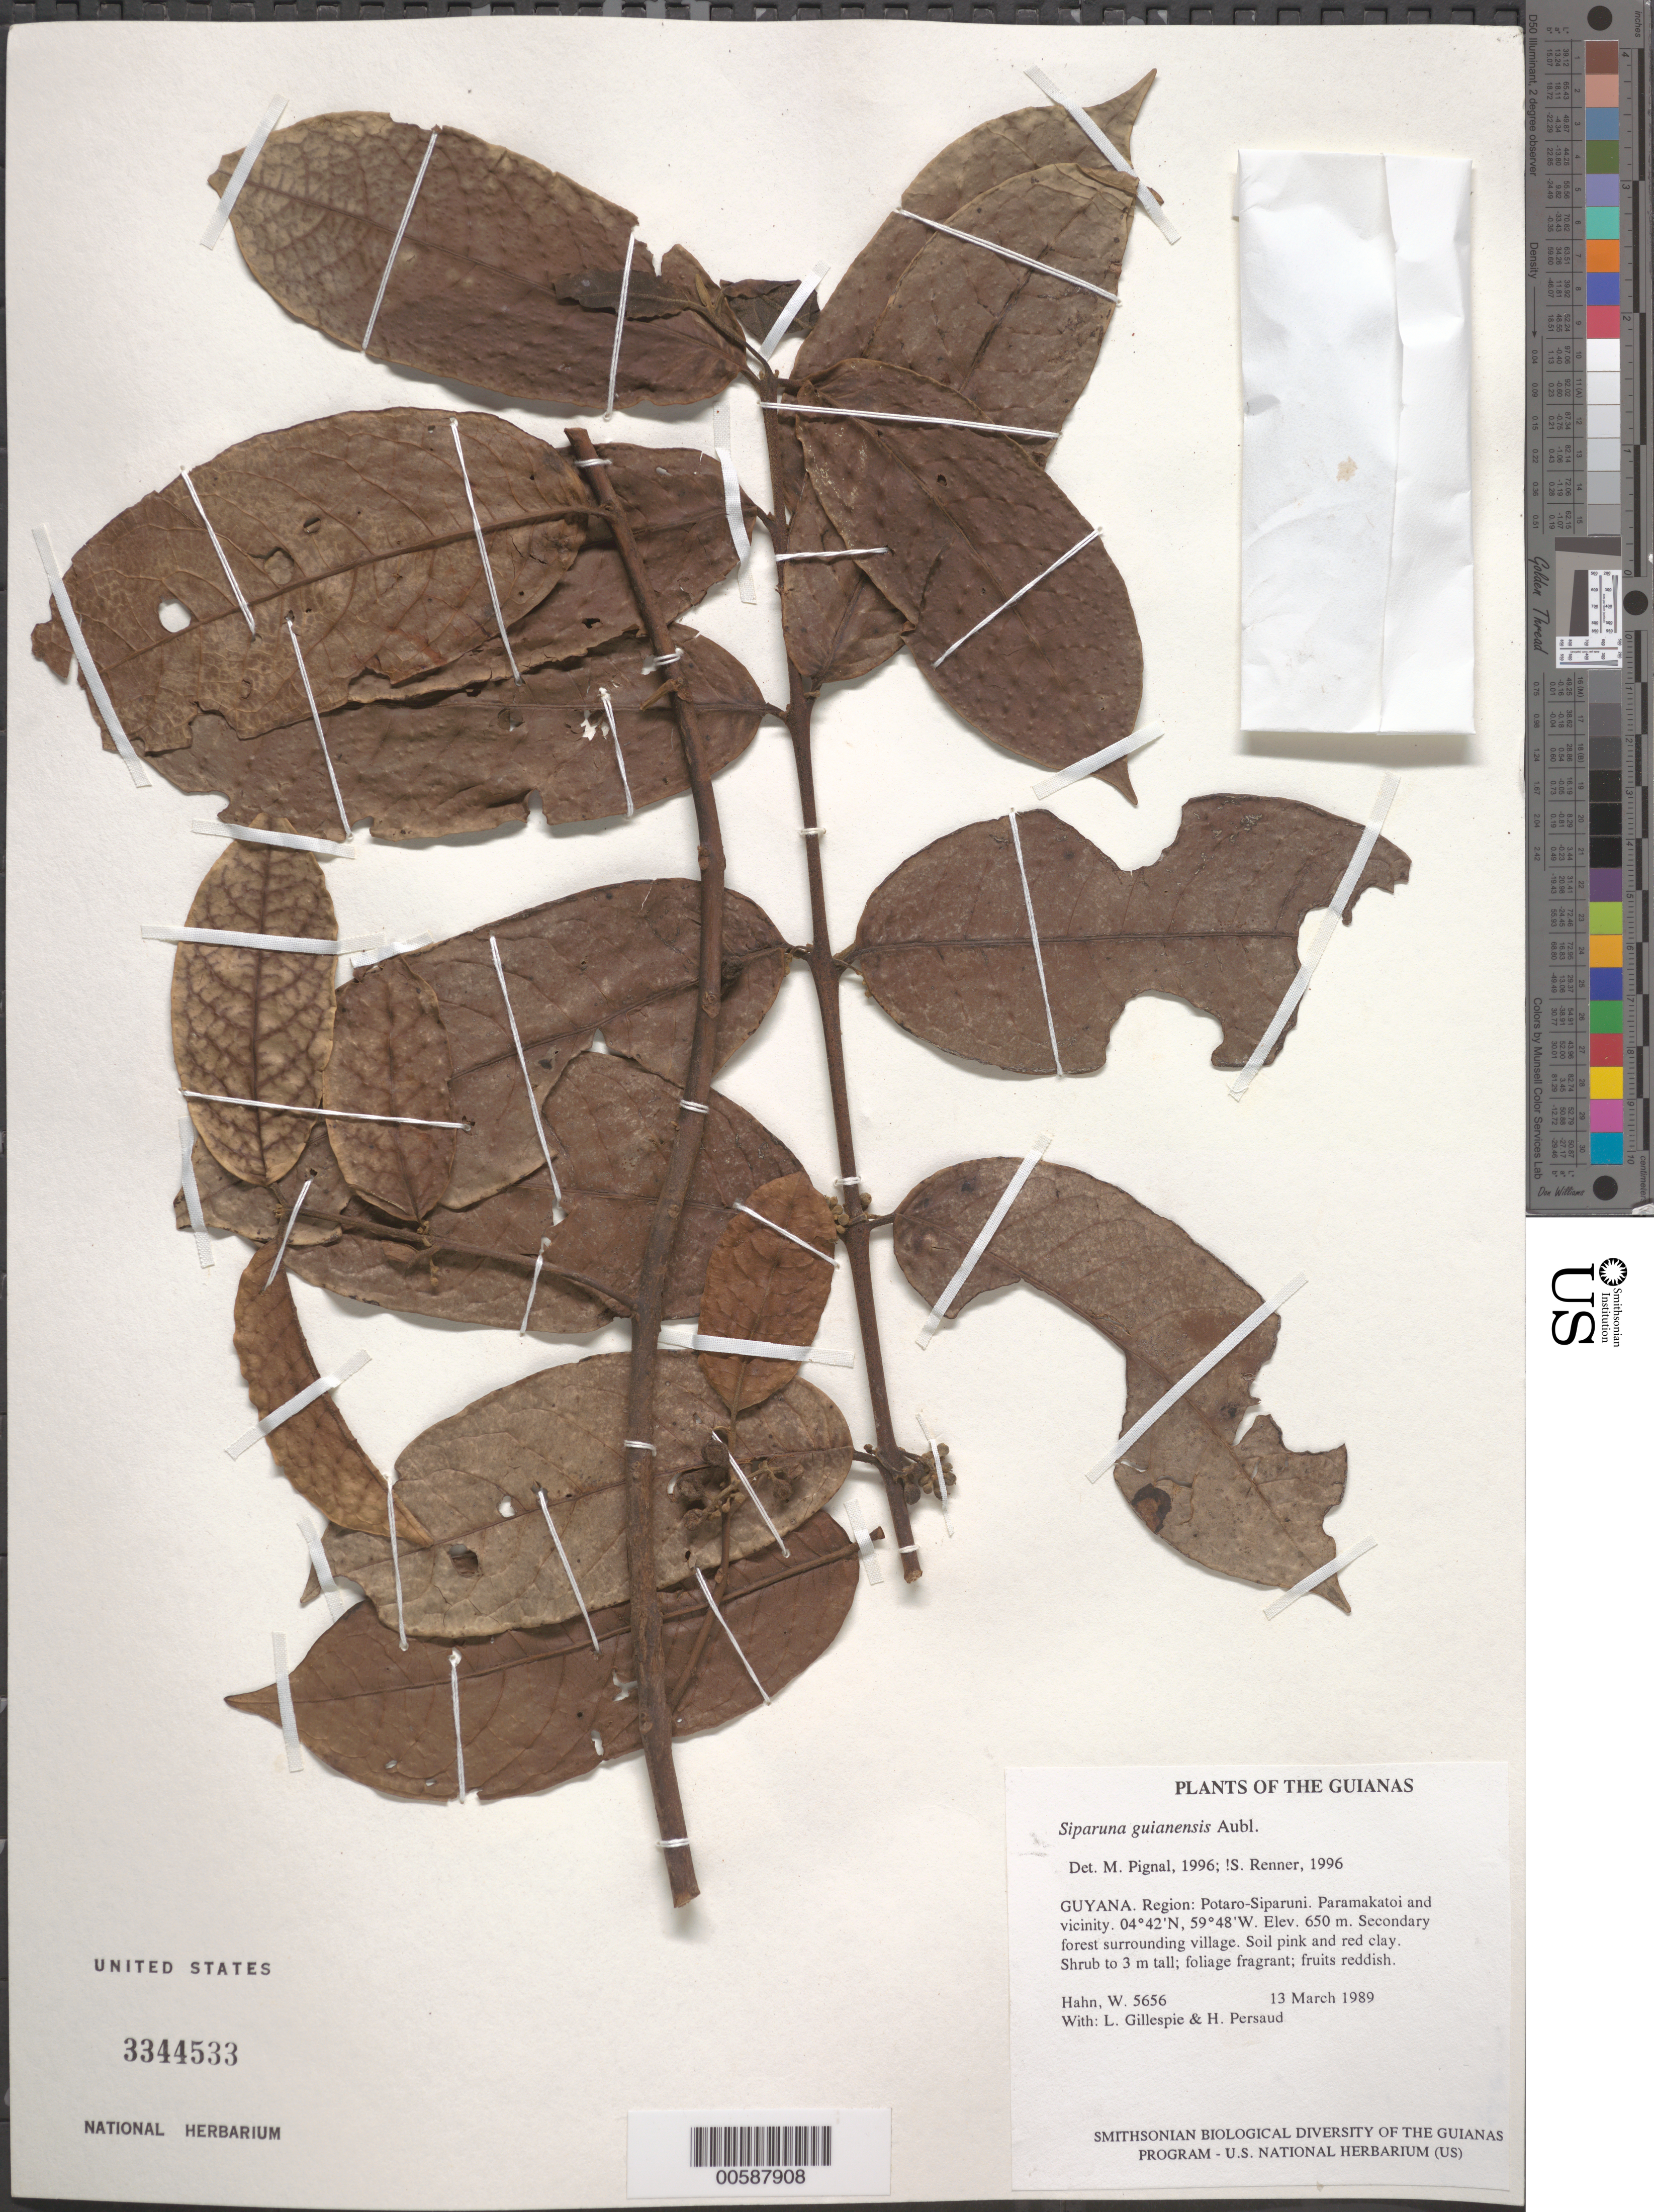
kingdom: Plantae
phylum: Tracheophyta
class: Magnoliopsida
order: Laurales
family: Siparunaceae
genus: Siparuna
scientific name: Siparuna guianensis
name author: Aubl.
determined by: Renner, S. S.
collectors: W. Hahn, L. J. Gillespie & H. Persaud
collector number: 5656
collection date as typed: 13 March 1989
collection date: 1989-03-13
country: Guyana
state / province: Potaro-Siparuni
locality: Paramakatoi and vicinity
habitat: Secondary forest surrounding village. Soil pink and red clay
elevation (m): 650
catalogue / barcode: US 3344533